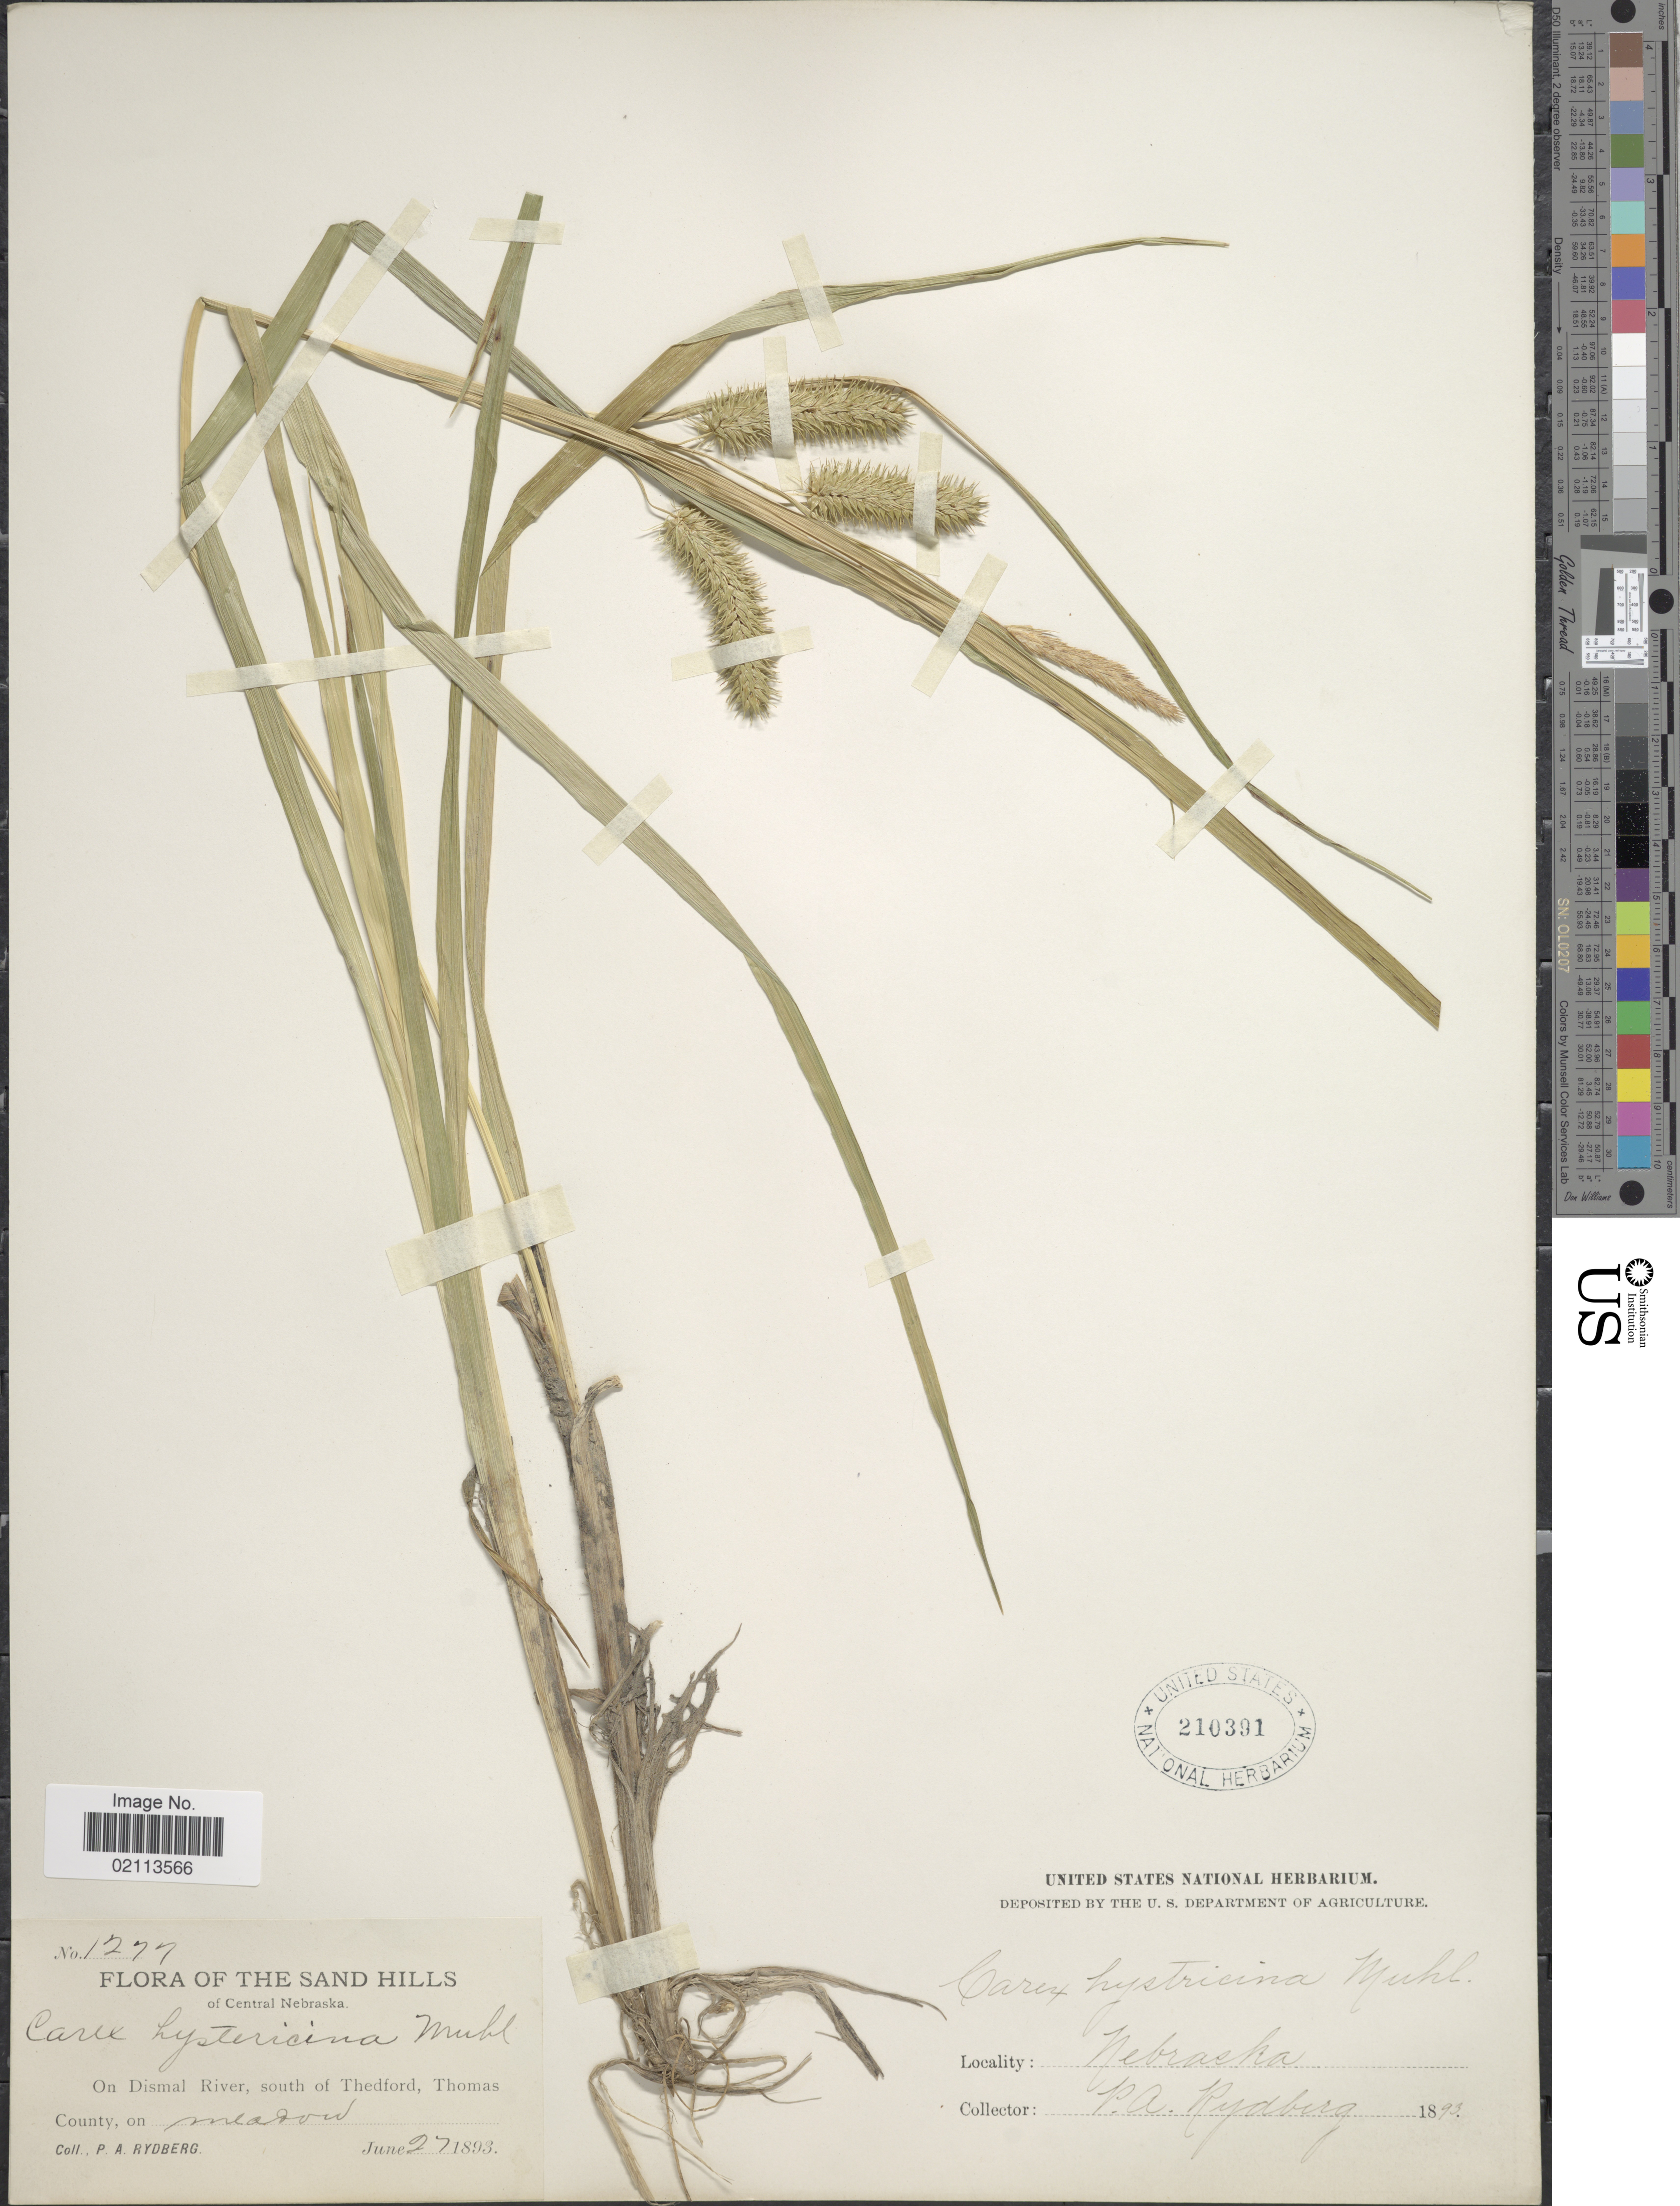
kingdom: Plantae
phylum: Tracheophyta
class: Liliopsida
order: Poales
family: Cyperaceae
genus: Carex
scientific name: Carex hystericina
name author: Muhl. ex Willd.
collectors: P. A. Rydberg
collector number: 1277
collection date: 1893-06-27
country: United States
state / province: Nebraska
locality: The Sand Hills of Central Nebraska, On Dismal River, south of Thedford, Thomas County, on meadow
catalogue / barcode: US 210391